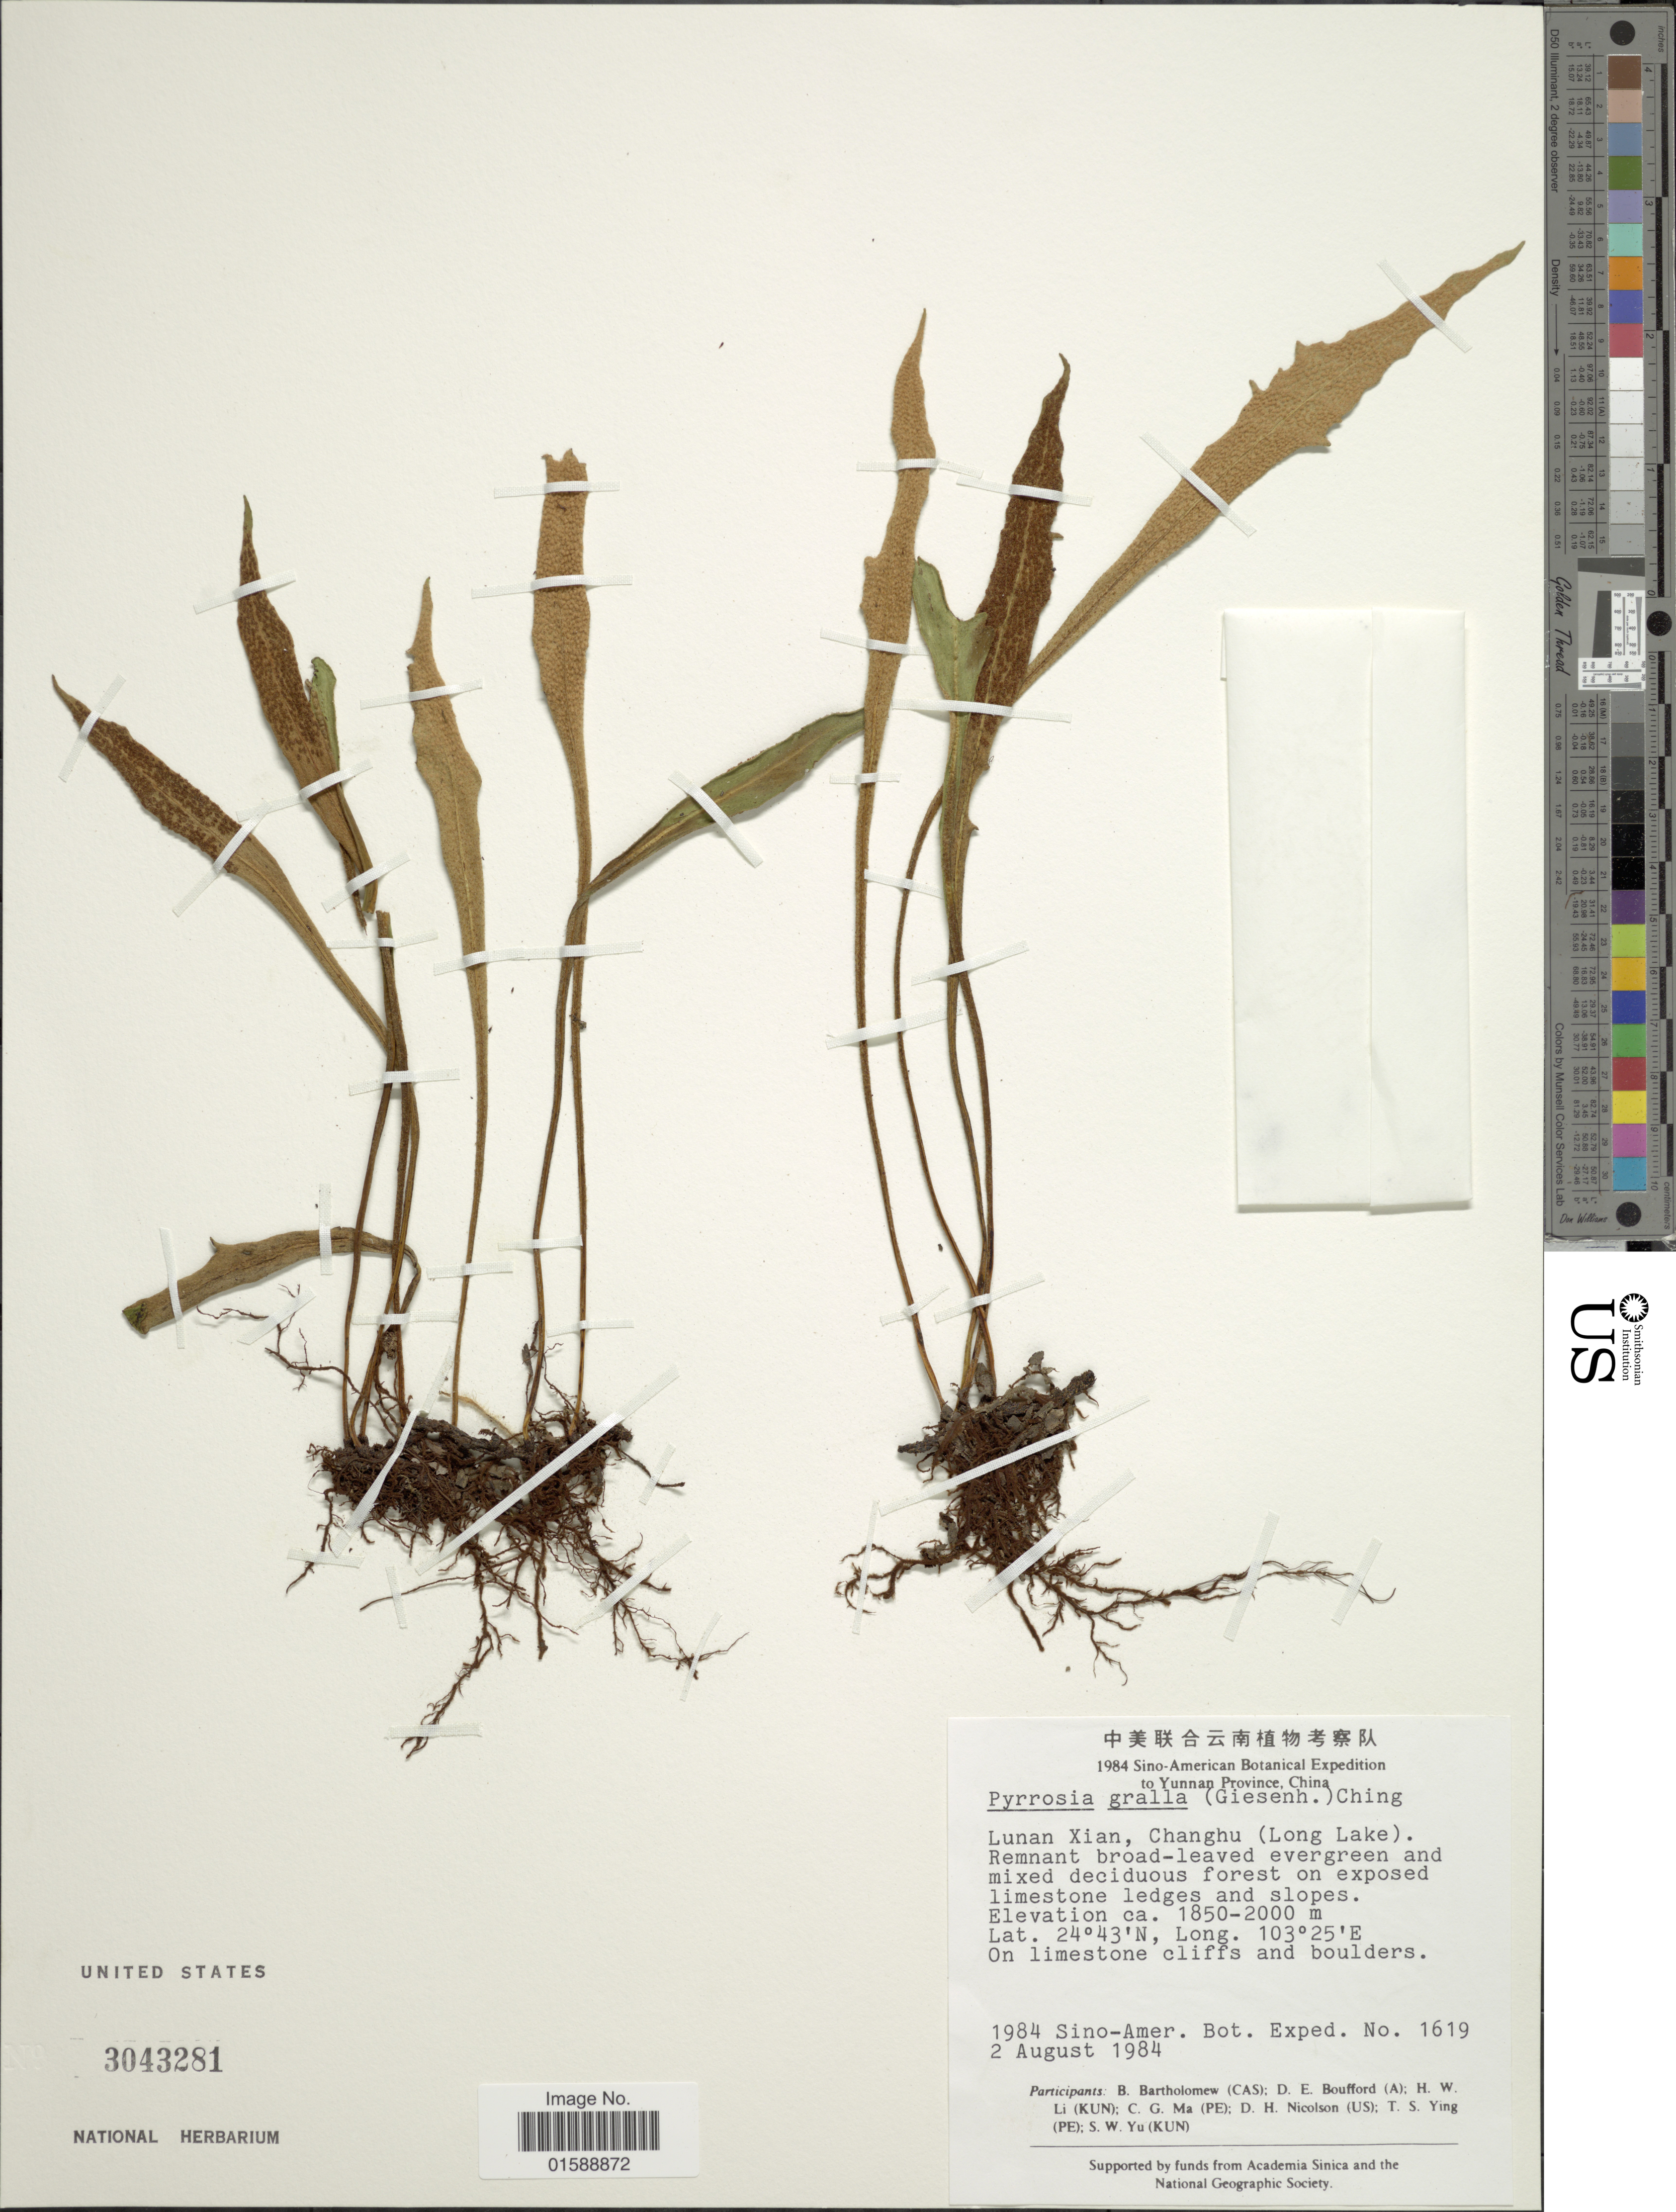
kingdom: Plantae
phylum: Tracheophyta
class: Polypodiopsida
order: Polypodiales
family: Polypodiaceae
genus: Pyrrosia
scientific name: Pyrrosia gralla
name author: (Giesenh.) Ching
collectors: Sino-Amer. Bot. Exped. 1984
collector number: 1619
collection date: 1984-08-02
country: China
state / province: Yunnan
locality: Lunan Xian, Changhu (Long Lake)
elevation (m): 1850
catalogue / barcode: US 3043281